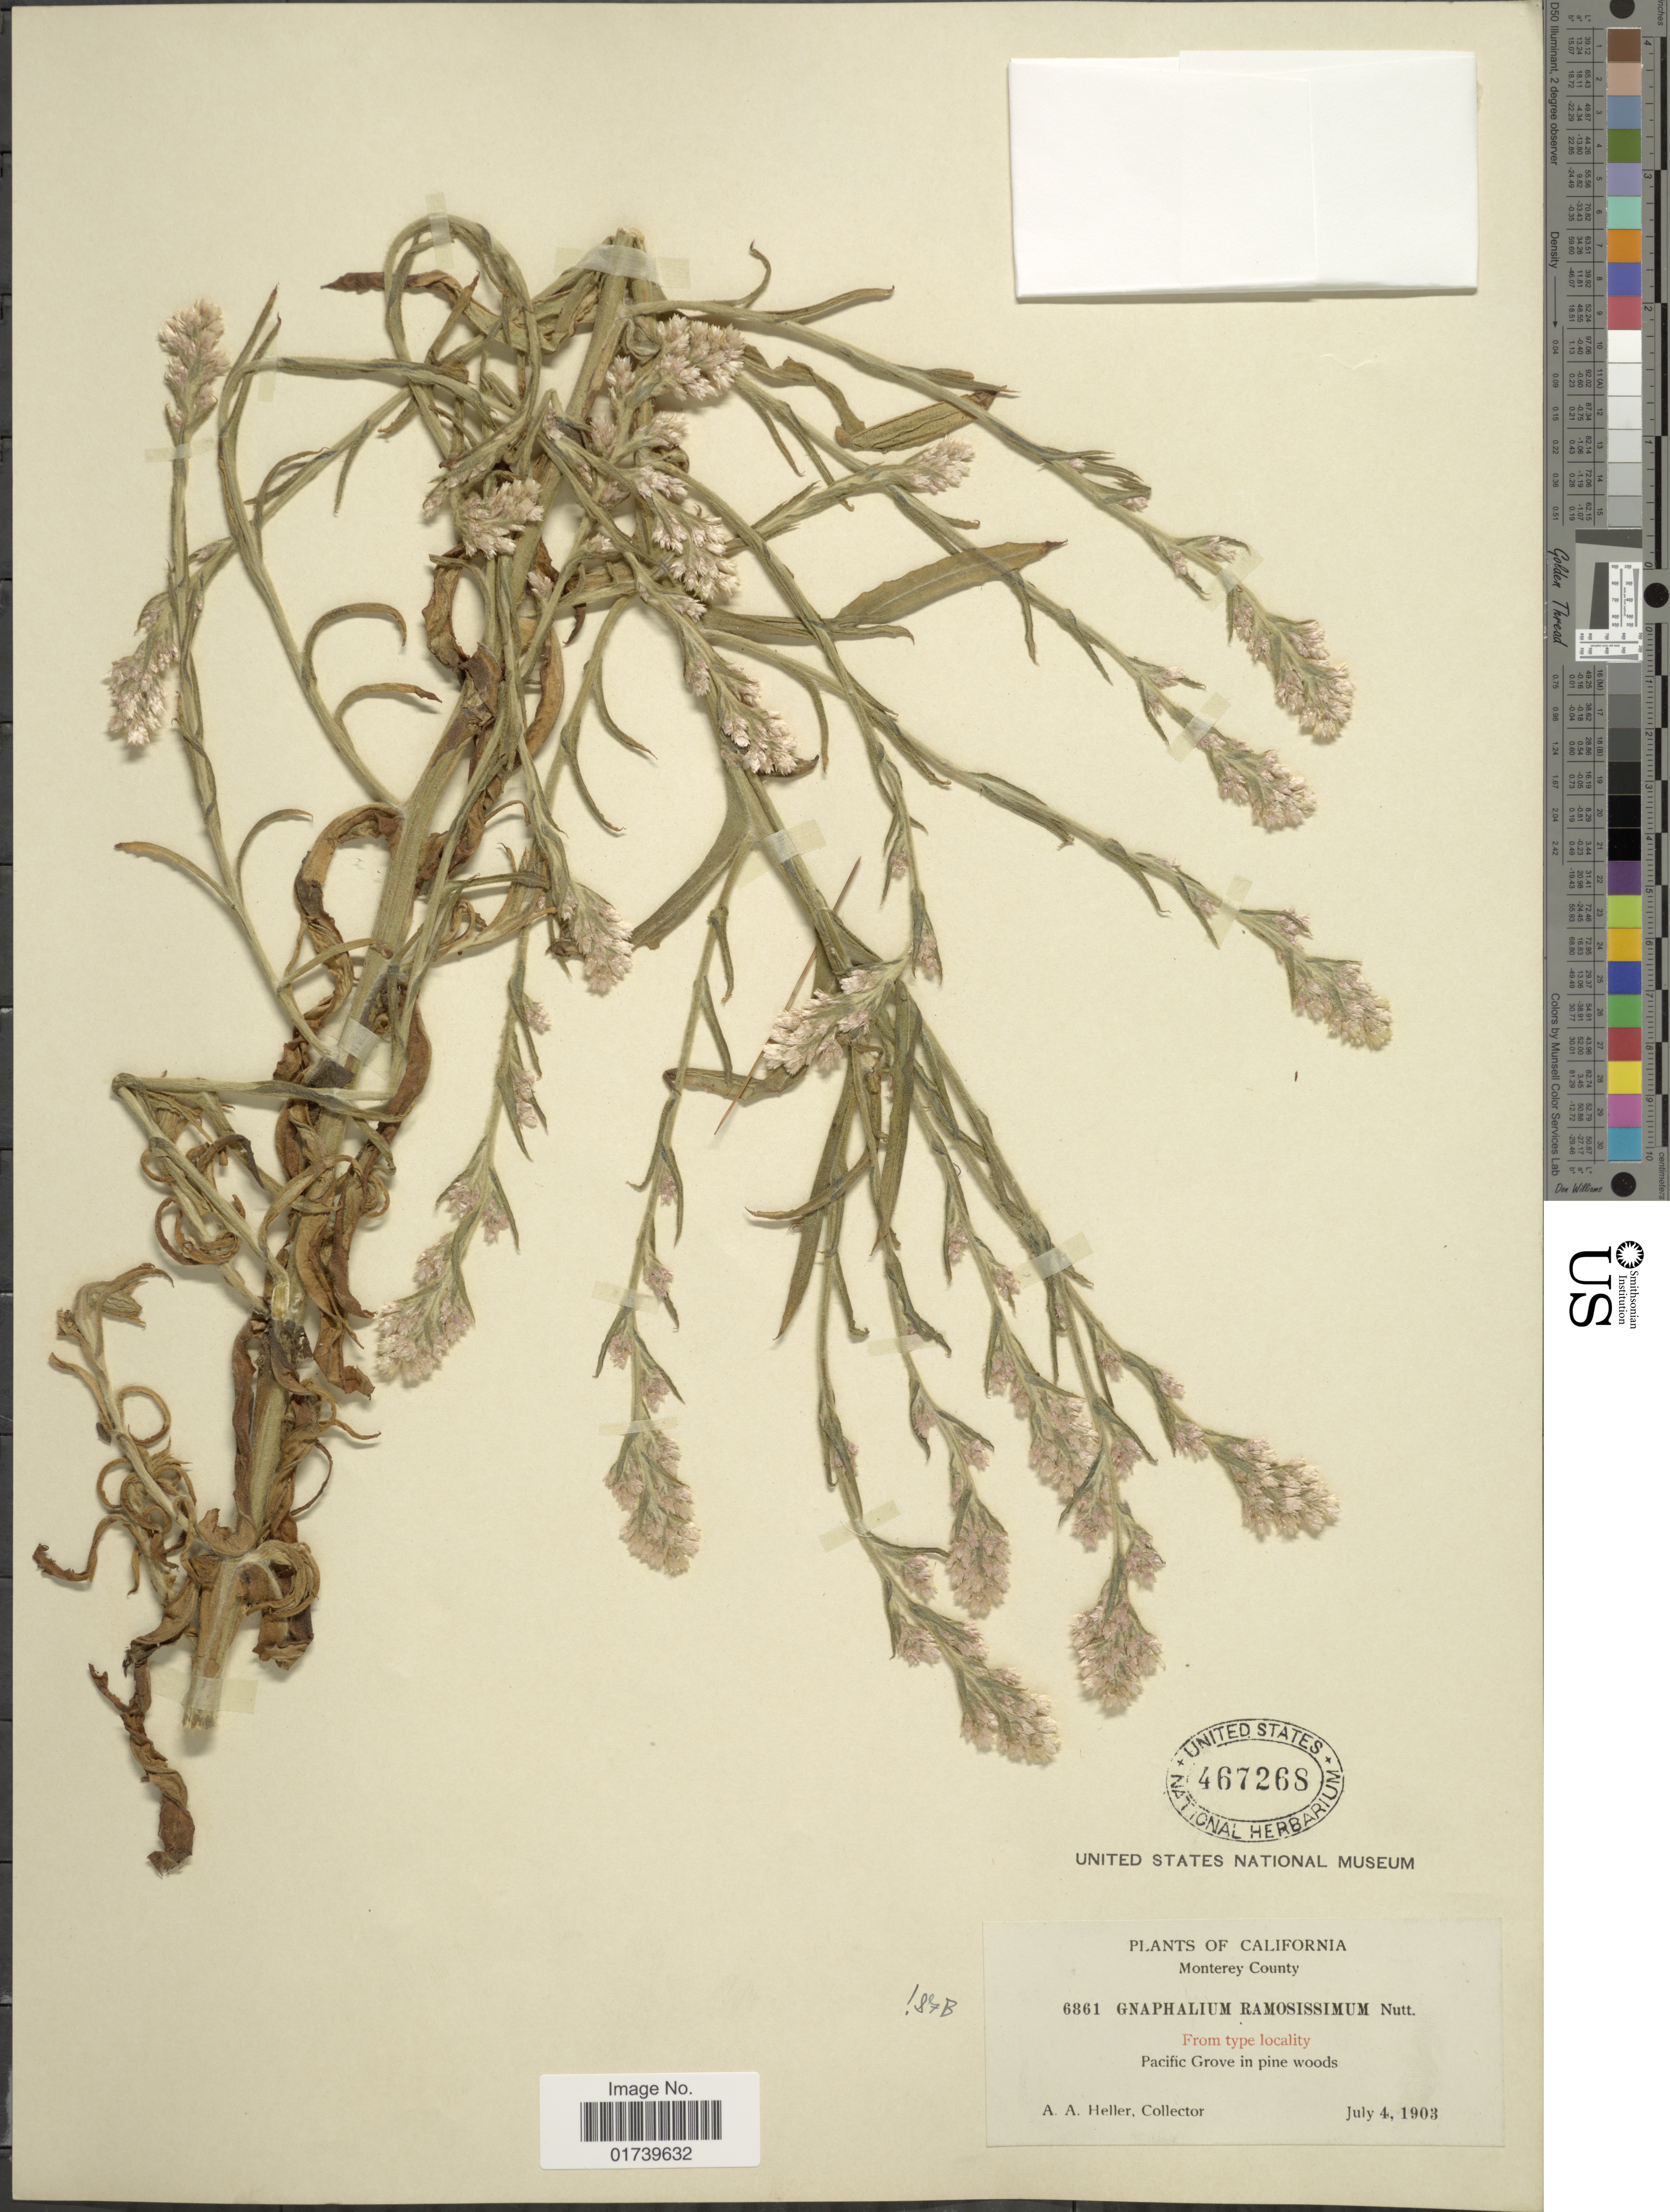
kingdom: Plantae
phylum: Tracheophyta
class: Magnoliopsida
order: Asterales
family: Asteraceae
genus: Pseudognaphalium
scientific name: Pseudognaphalium ramosissimum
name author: (Nutt.) Anderb.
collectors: A. A. Heller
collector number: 6861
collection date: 1903-07-04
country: United States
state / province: California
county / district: Monterey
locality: Monterey County, Pacific Grove in pine woods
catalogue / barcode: US 467268